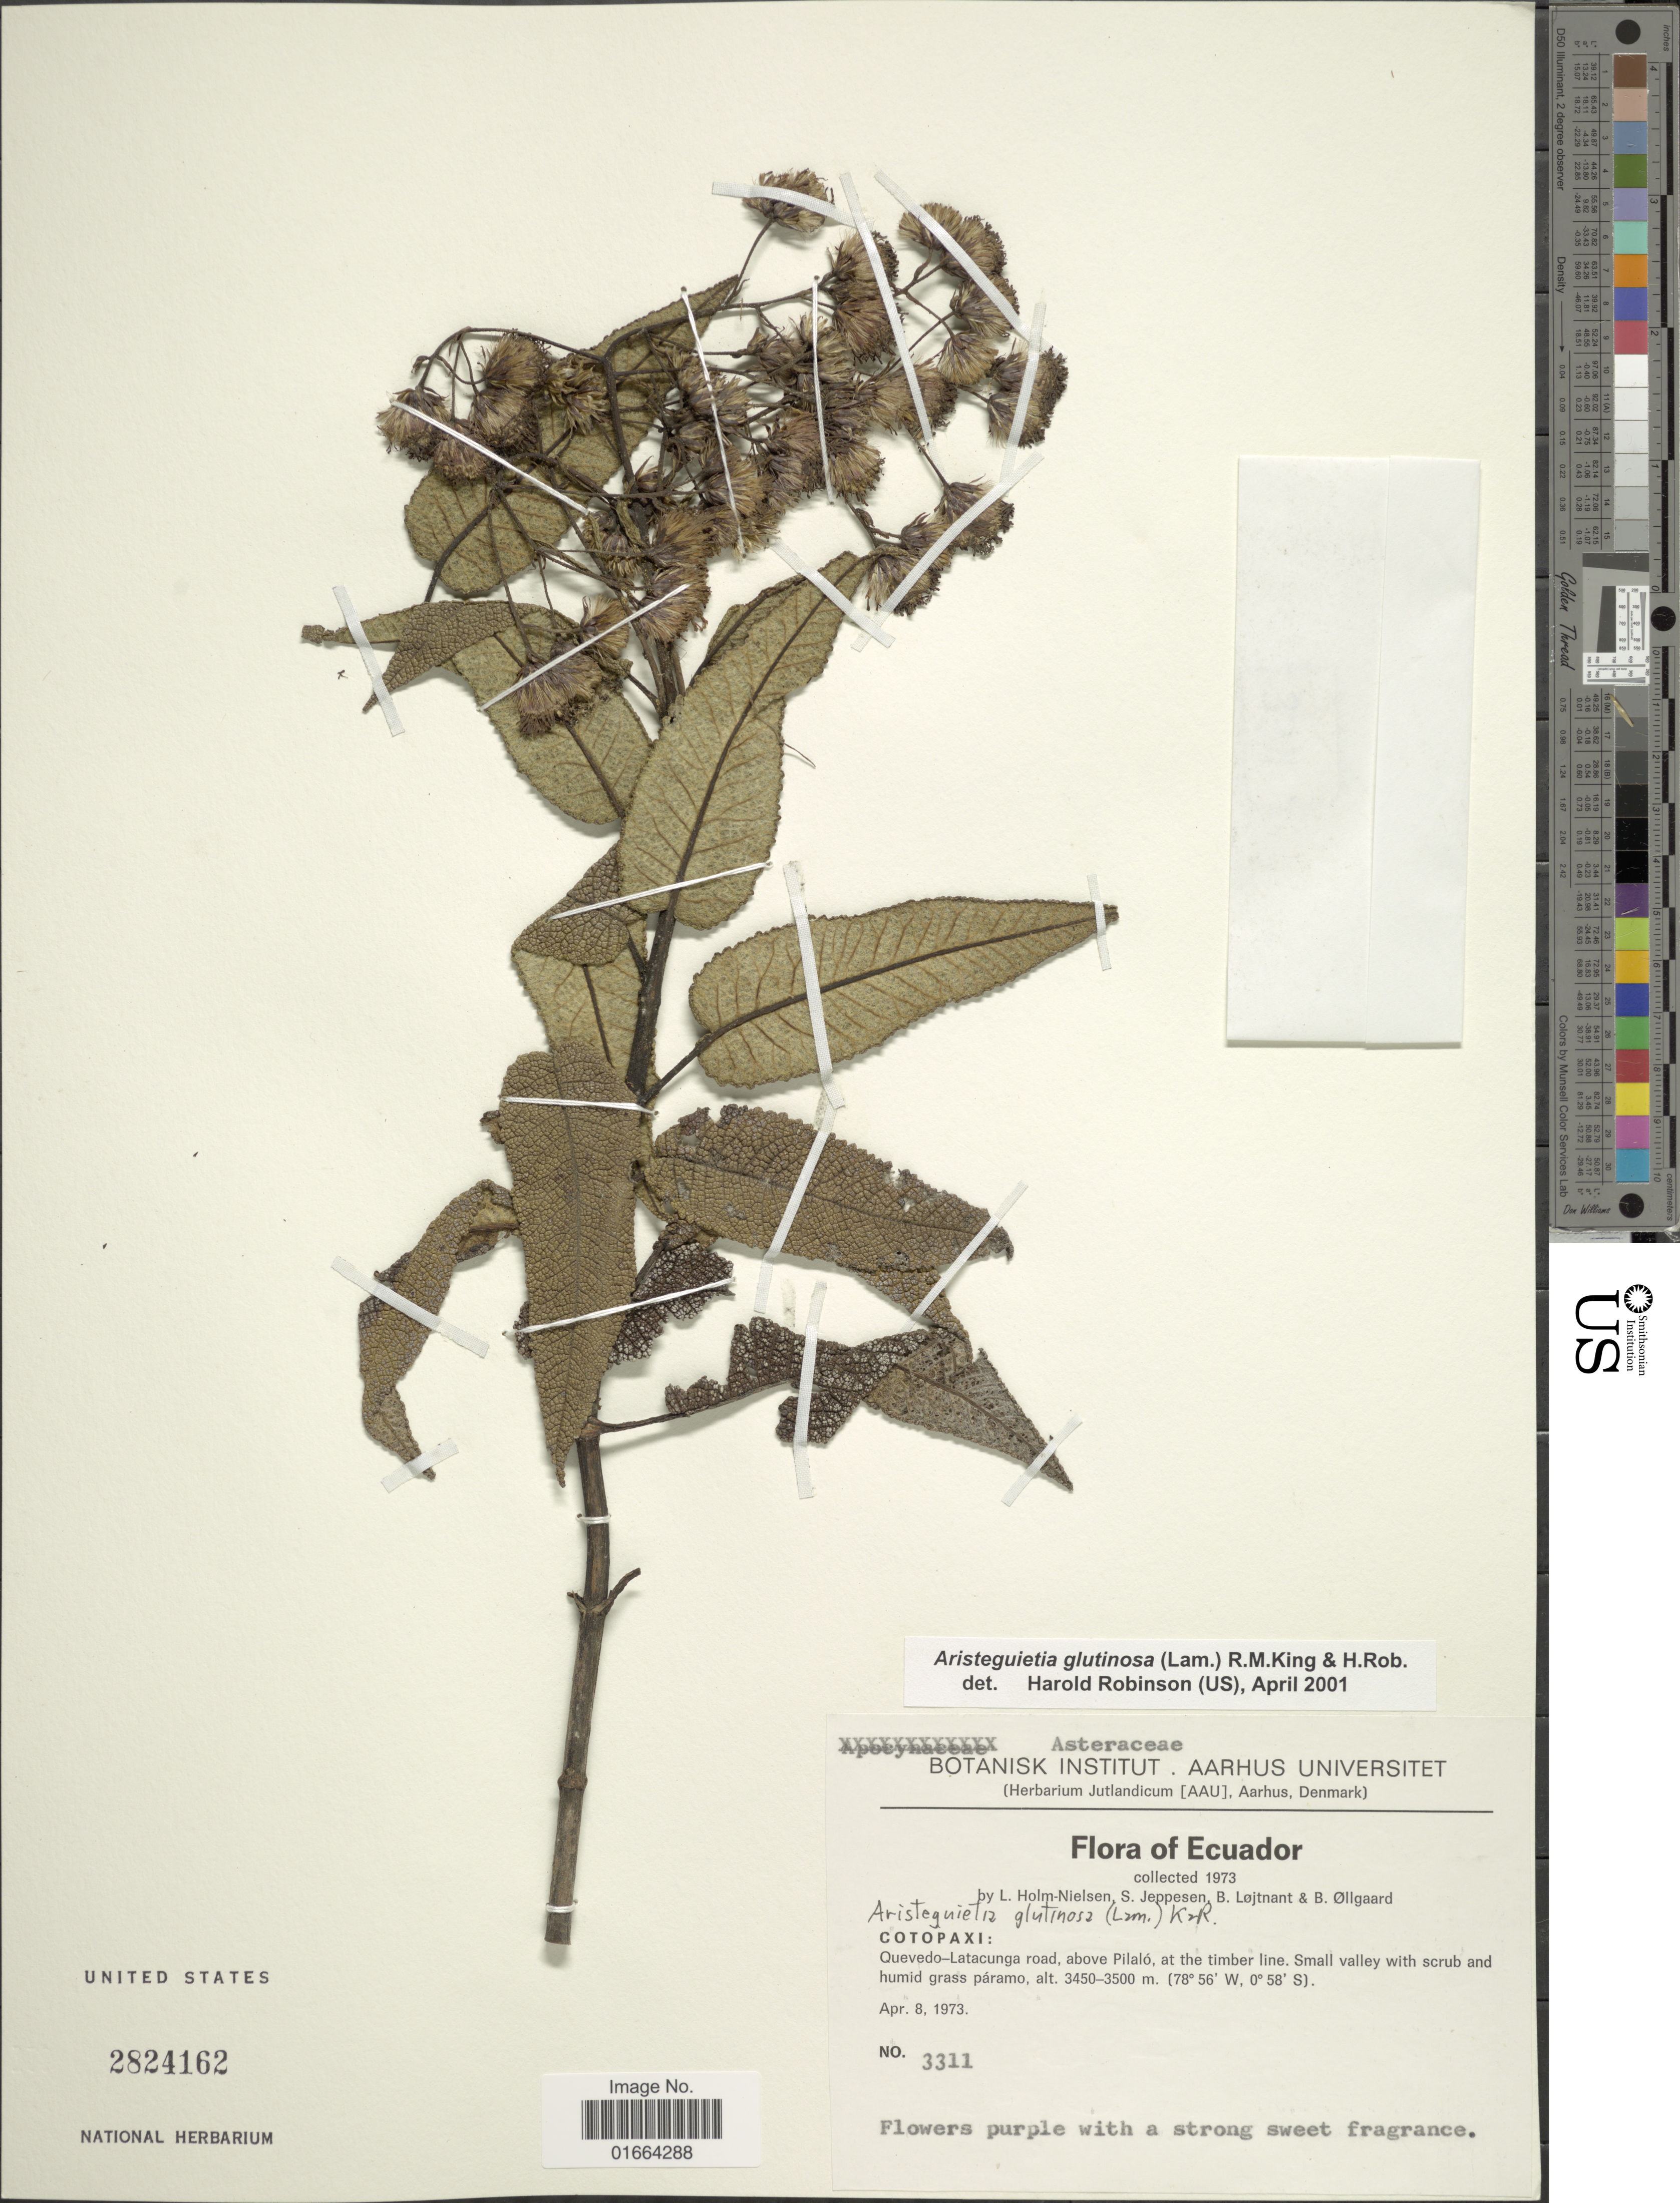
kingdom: Plantae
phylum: Tracheophyta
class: Magnoliopsida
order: Asterales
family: Asteraceae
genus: Aristeguietia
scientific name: Aristeguietia glutinosa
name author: (Lam.) R.M. King & H. Rob.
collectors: L. B. Holm-Nielsen, S. Jeppesen, B. Löjtnant & B. Øllgaard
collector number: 3311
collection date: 1973-04-08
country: Ecuador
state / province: Cotopaxi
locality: Quevedo-Latacunga road, above Pilaló, at the timber line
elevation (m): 3450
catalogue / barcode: US 2824162